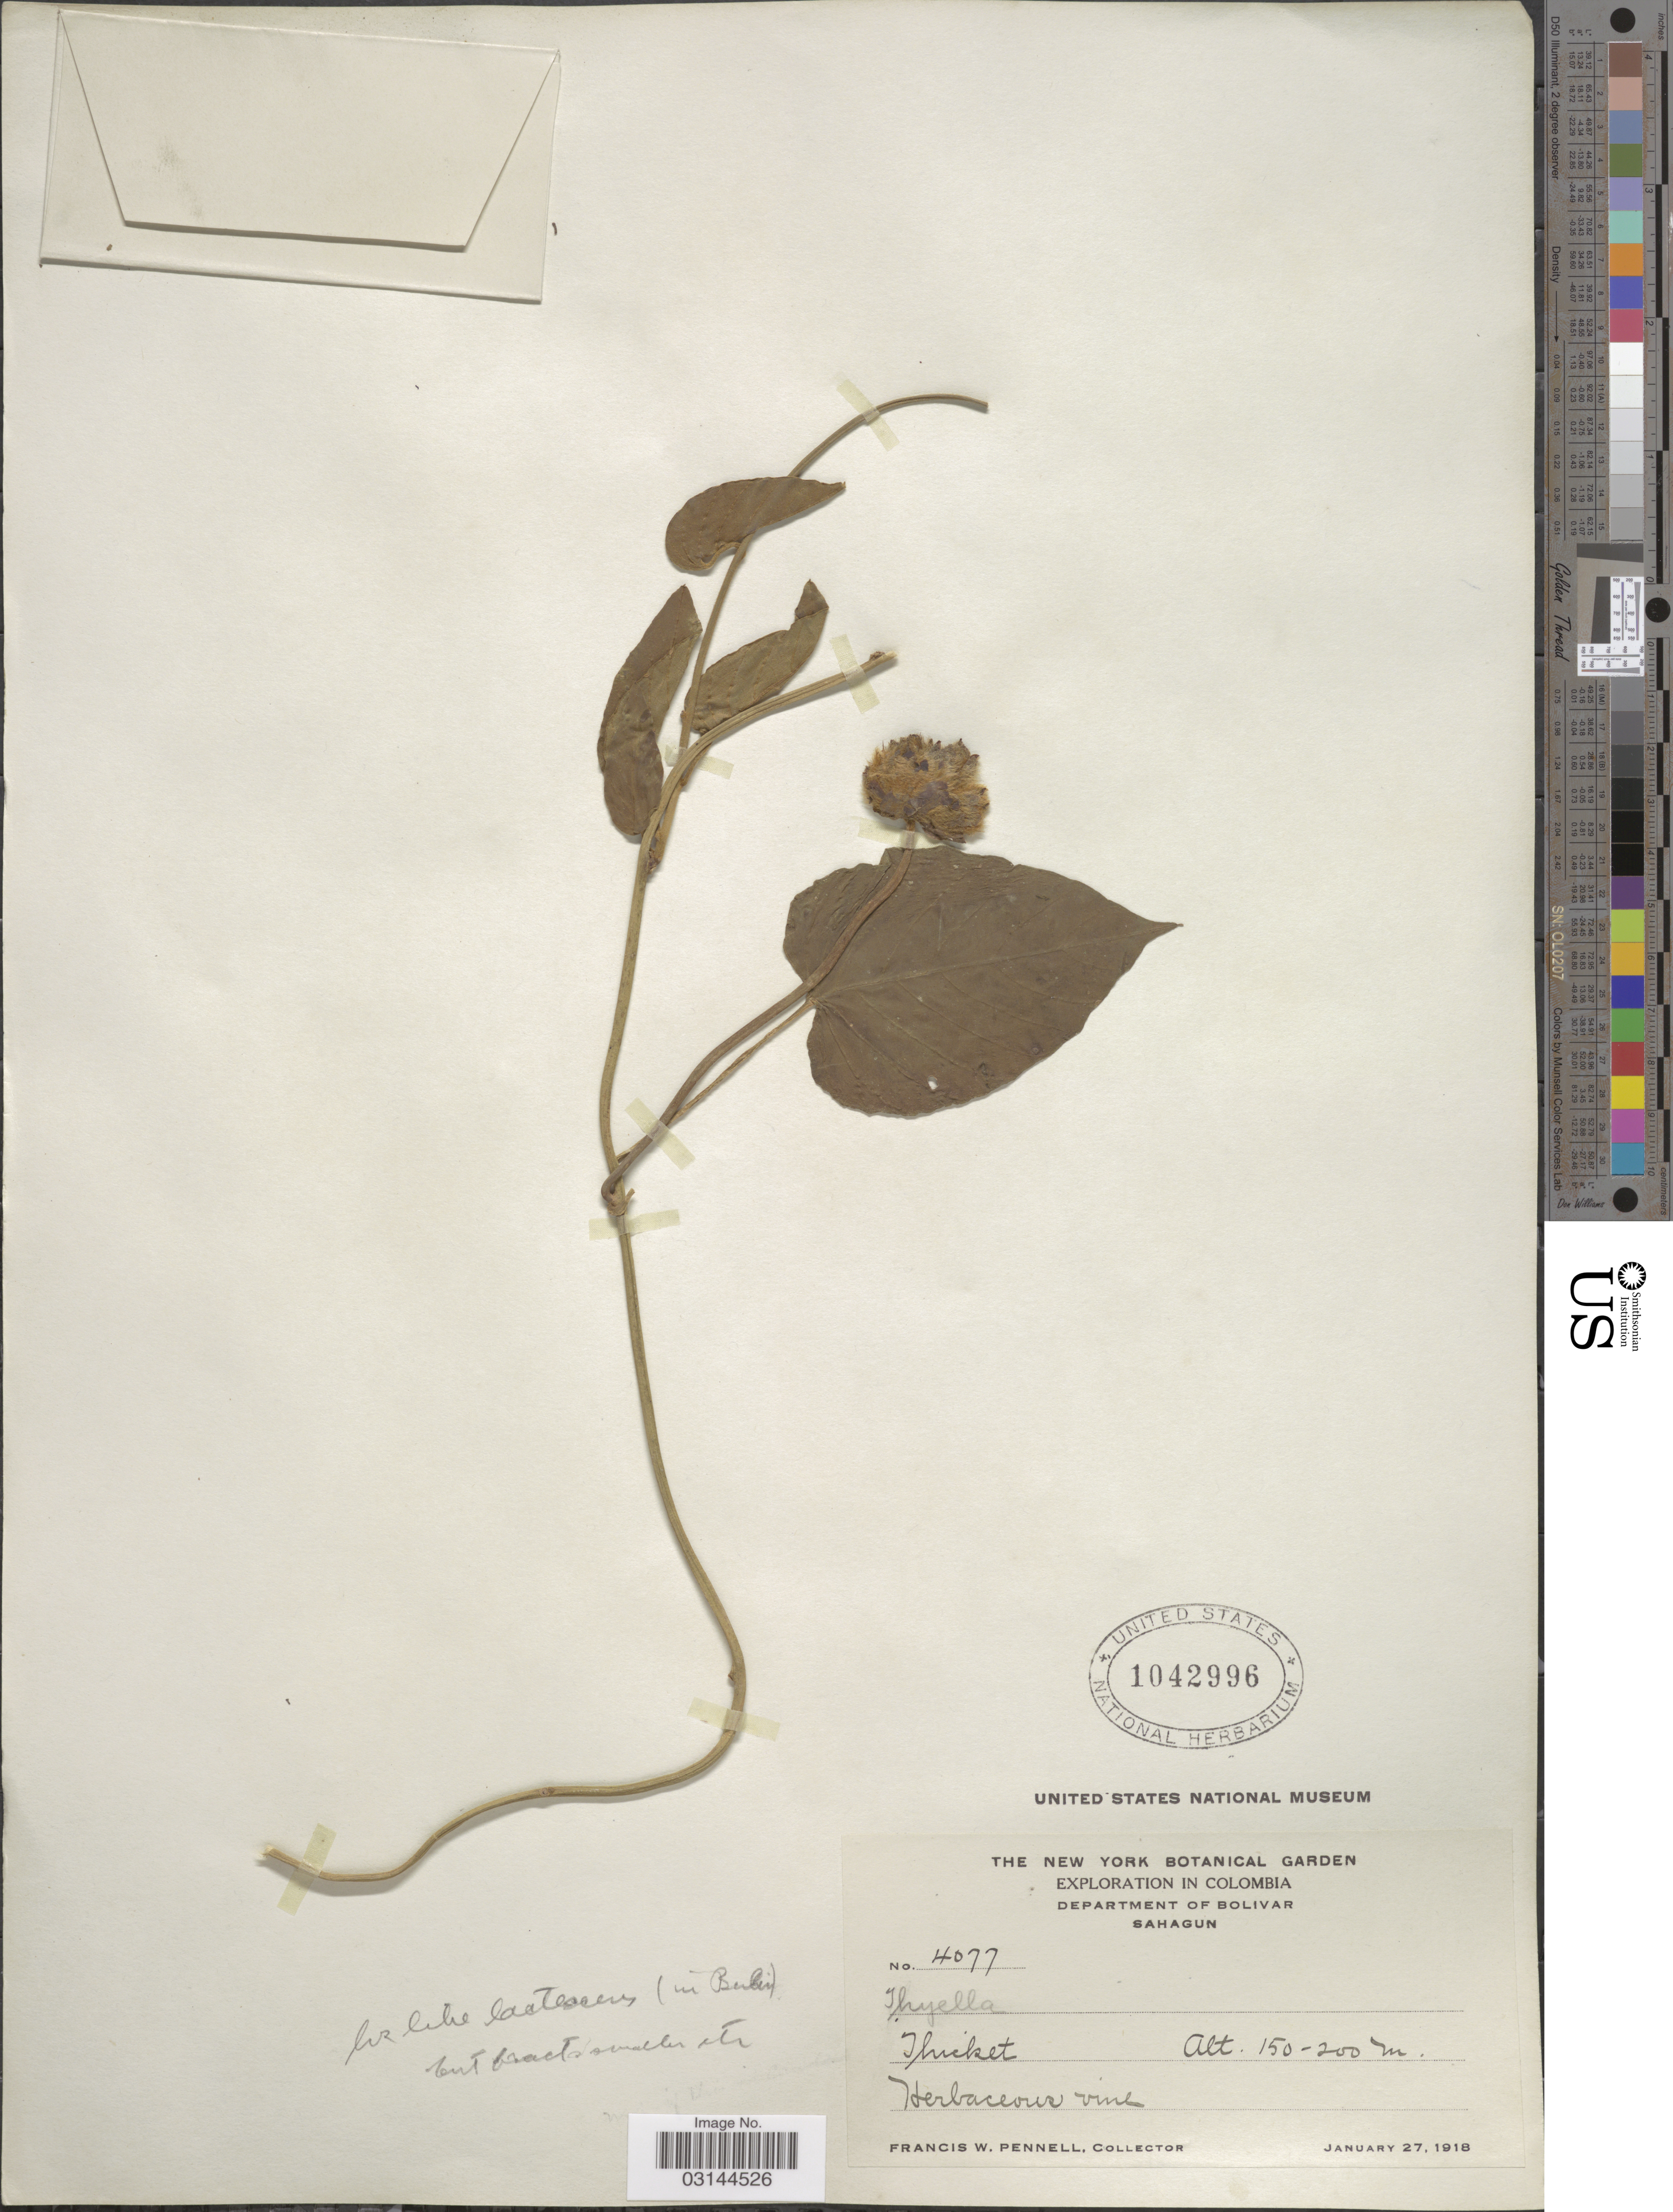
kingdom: Plantae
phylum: Tracheophyta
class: Magnoliopsida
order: Solanales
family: Convolvulaceae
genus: Jacquemontia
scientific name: Jacquemontia tamnifolia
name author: (L.) Griseb.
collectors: F. W. Pennell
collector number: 4077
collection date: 1918-01-27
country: Colombia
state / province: Bolívar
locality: Department of Bolivar. Sahagun.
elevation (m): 150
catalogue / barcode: US 1042996